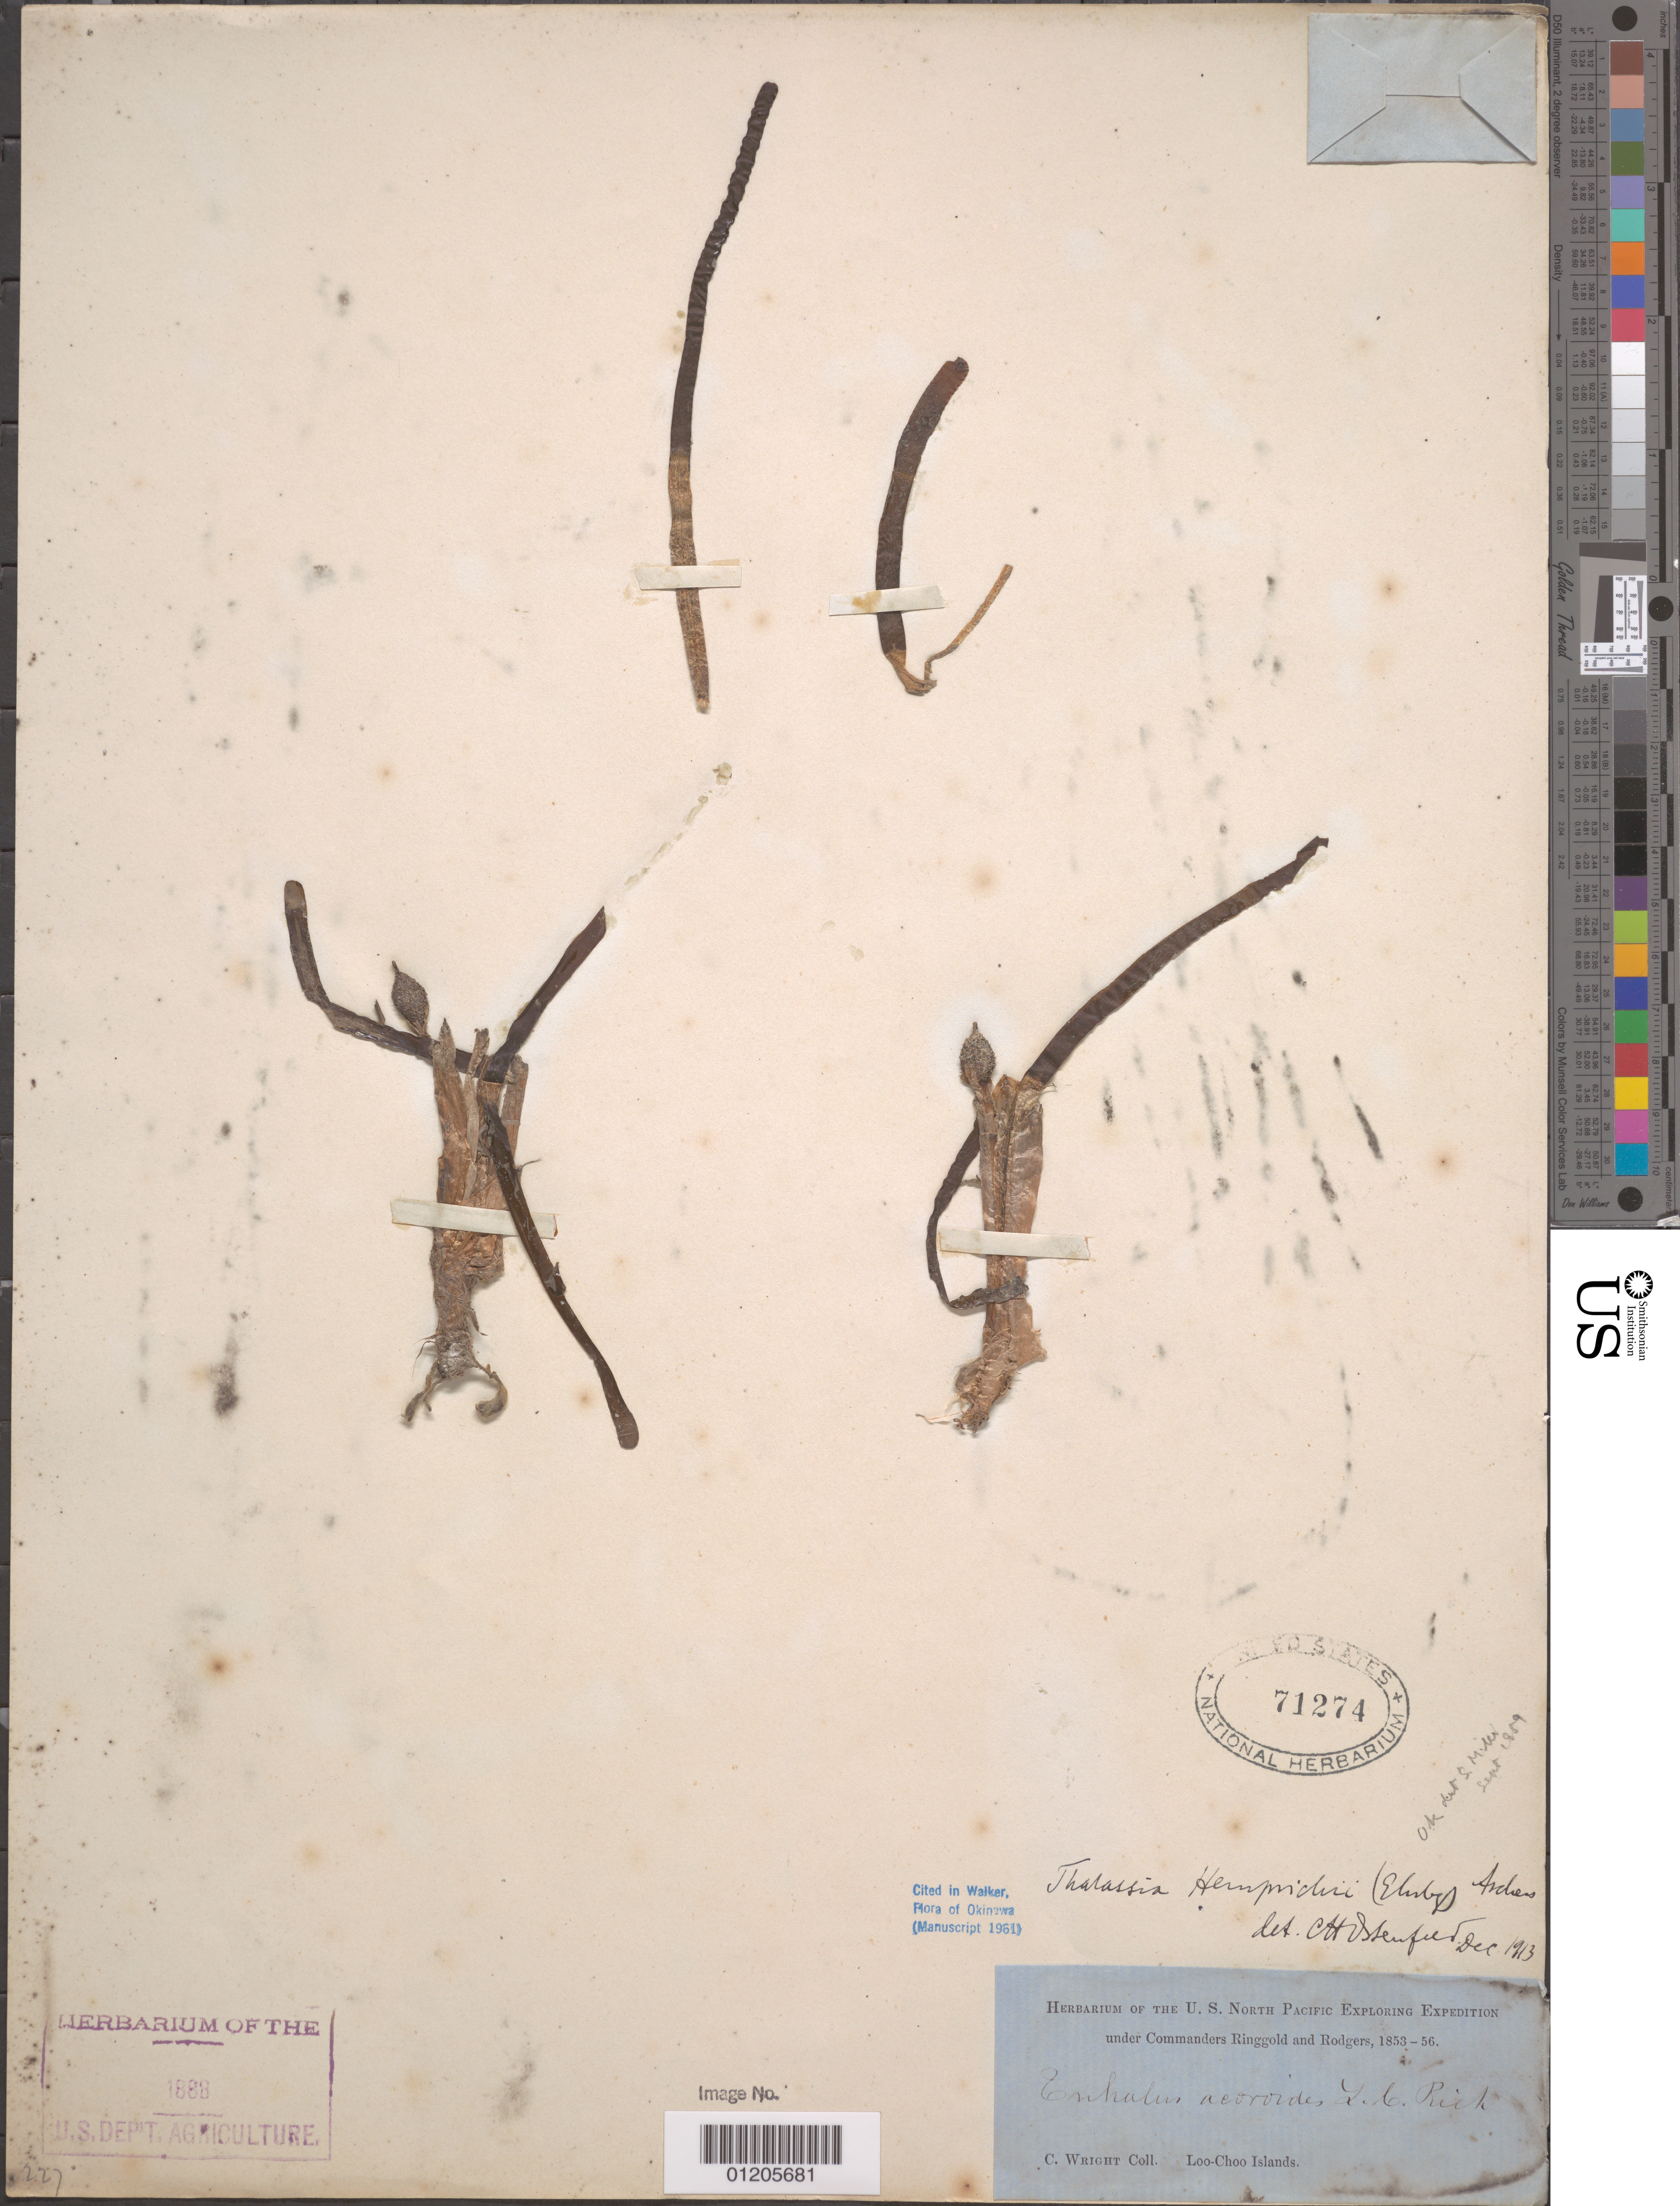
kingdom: Plantae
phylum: Tracheophyta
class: Liliopsida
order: Alismatales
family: Hydrocharitaceae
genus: Thalassia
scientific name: Thalassia hemprichii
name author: Asch.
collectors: C. Wright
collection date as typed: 1853 to -- --- 1856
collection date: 1853/1856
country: Japan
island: Ryukyu Islands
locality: Loo Choo Islands.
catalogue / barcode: US 71274